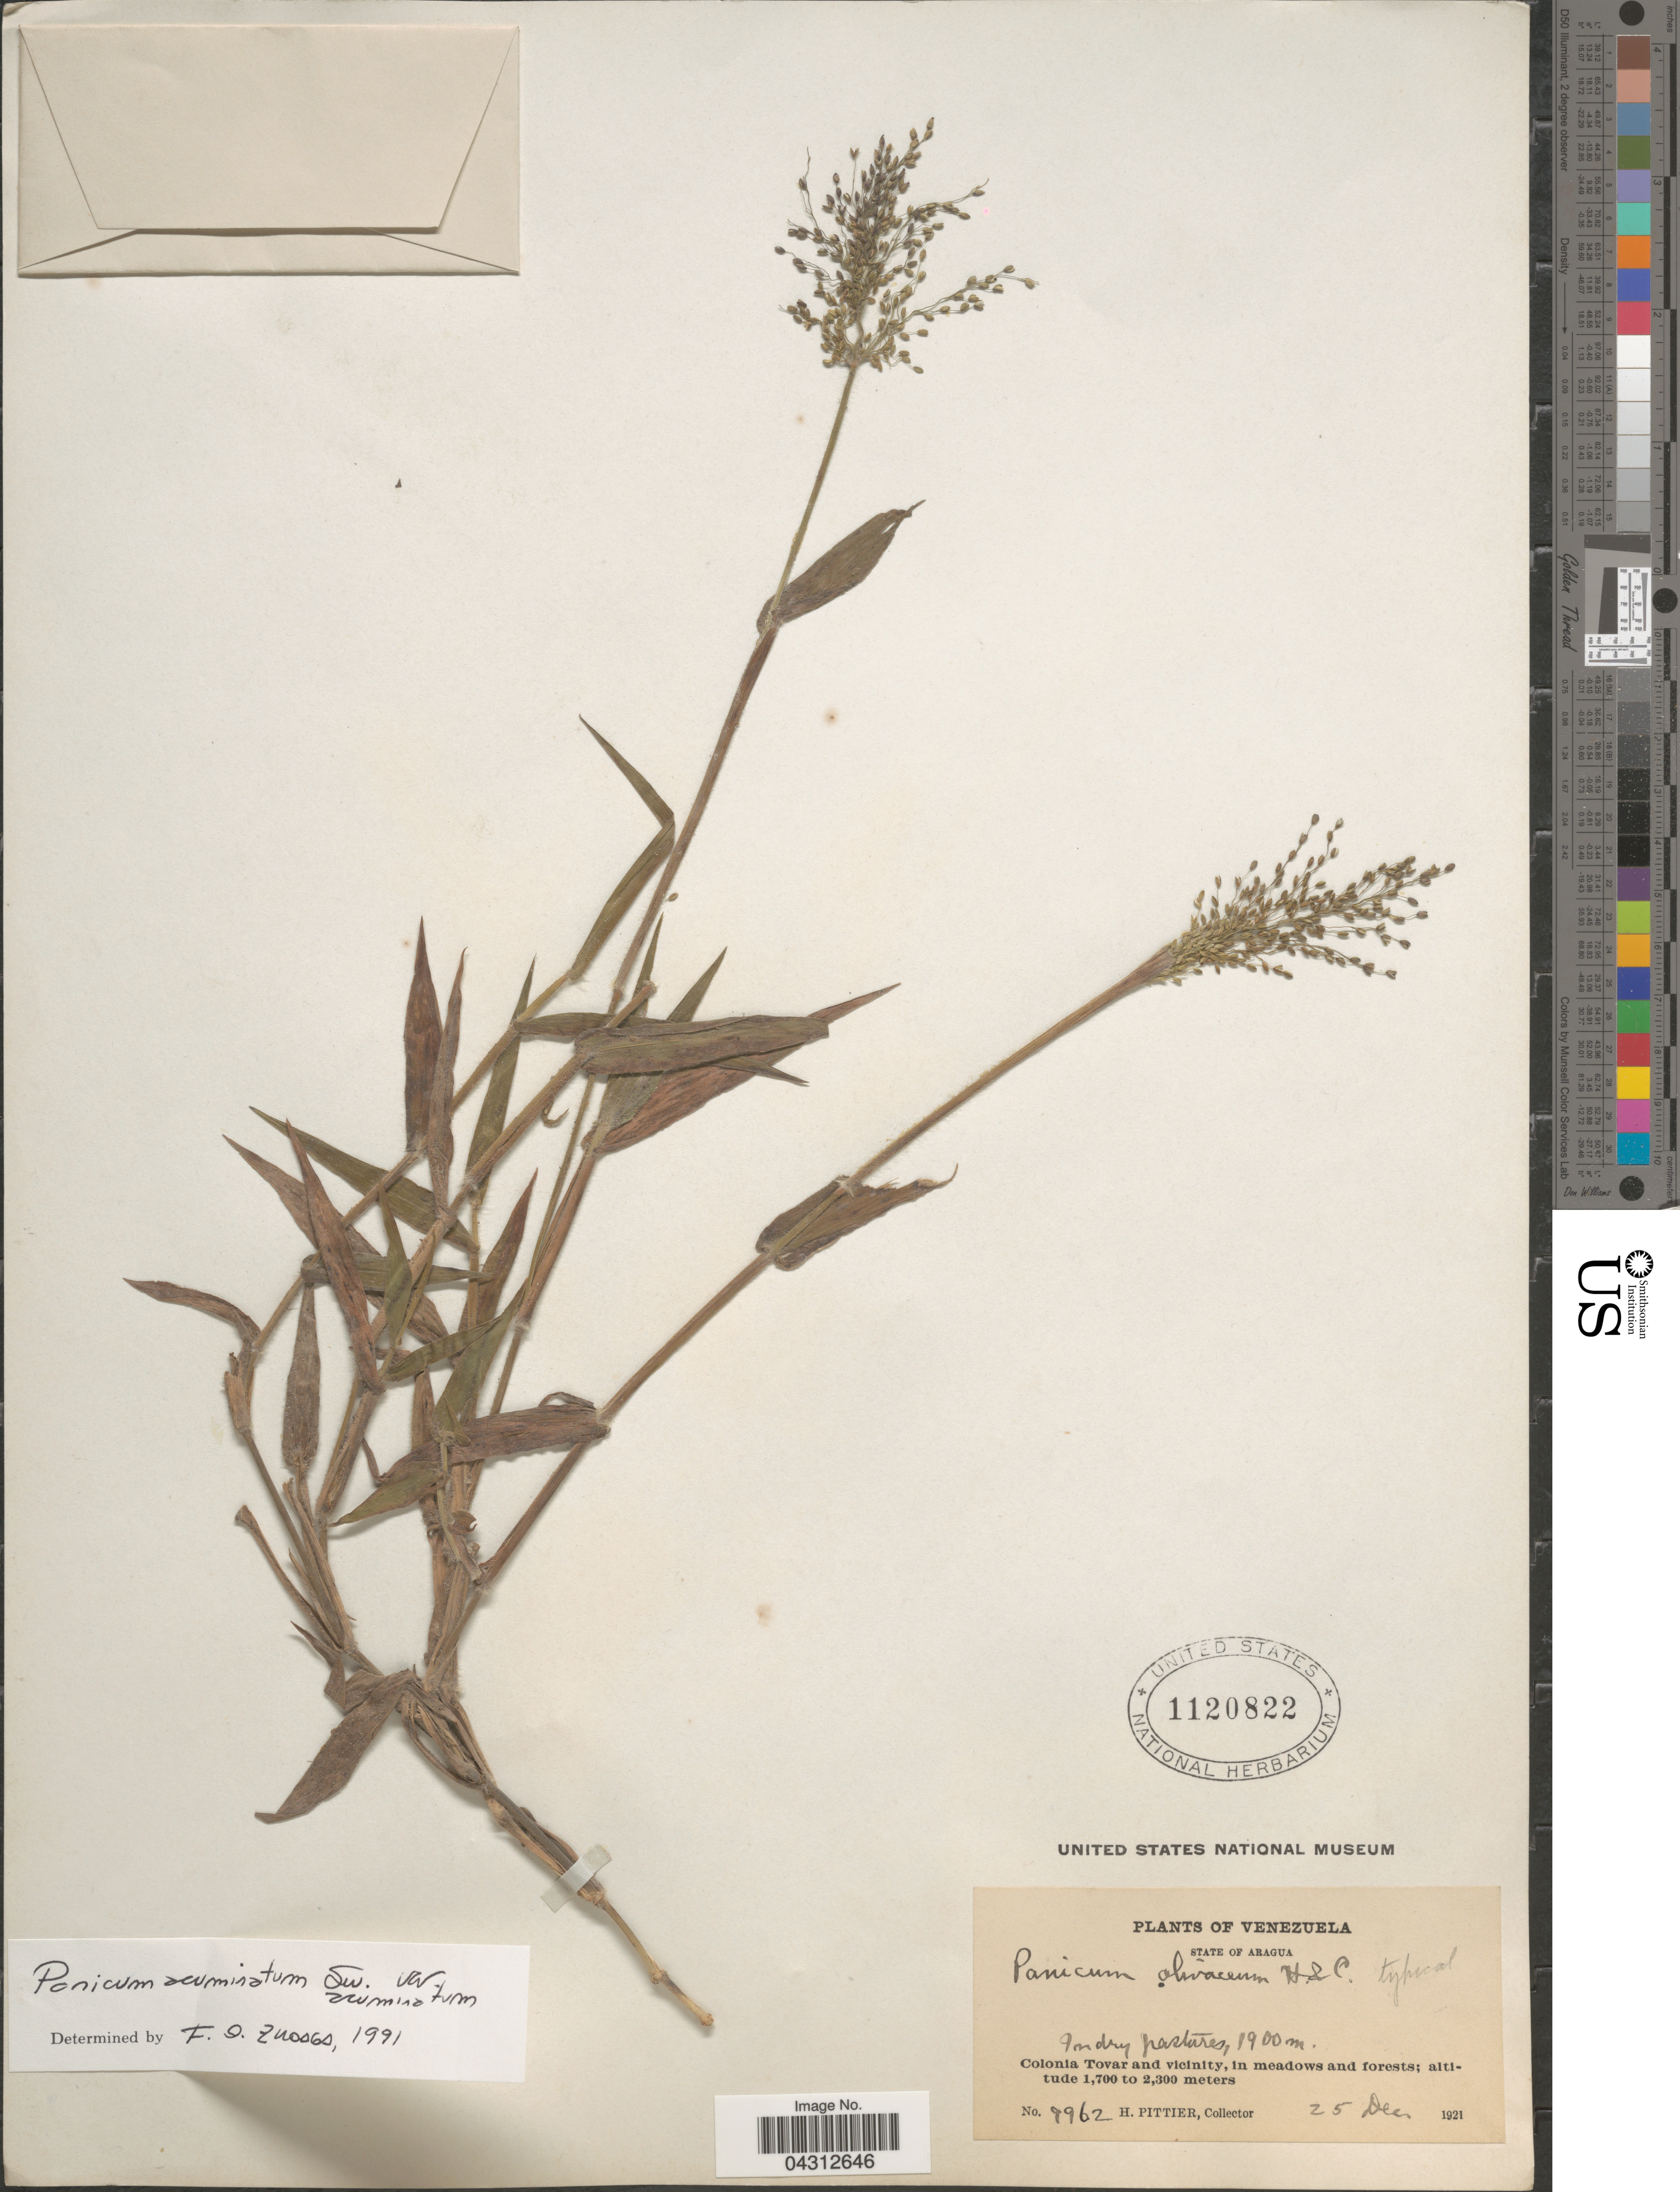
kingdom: Plantae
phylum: Tracheophyta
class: Liliopsida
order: Poales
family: Poaceae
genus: Panicum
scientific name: Panicum acuminatum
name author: Sw.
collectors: H. F. Pittier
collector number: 7962*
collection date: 1921-12-25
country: Venezuela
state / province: Aragua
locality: In dry pastures. Colonia Tovar and vicinity, in meadows and forests.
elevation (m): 1700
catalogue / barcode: US 1120822